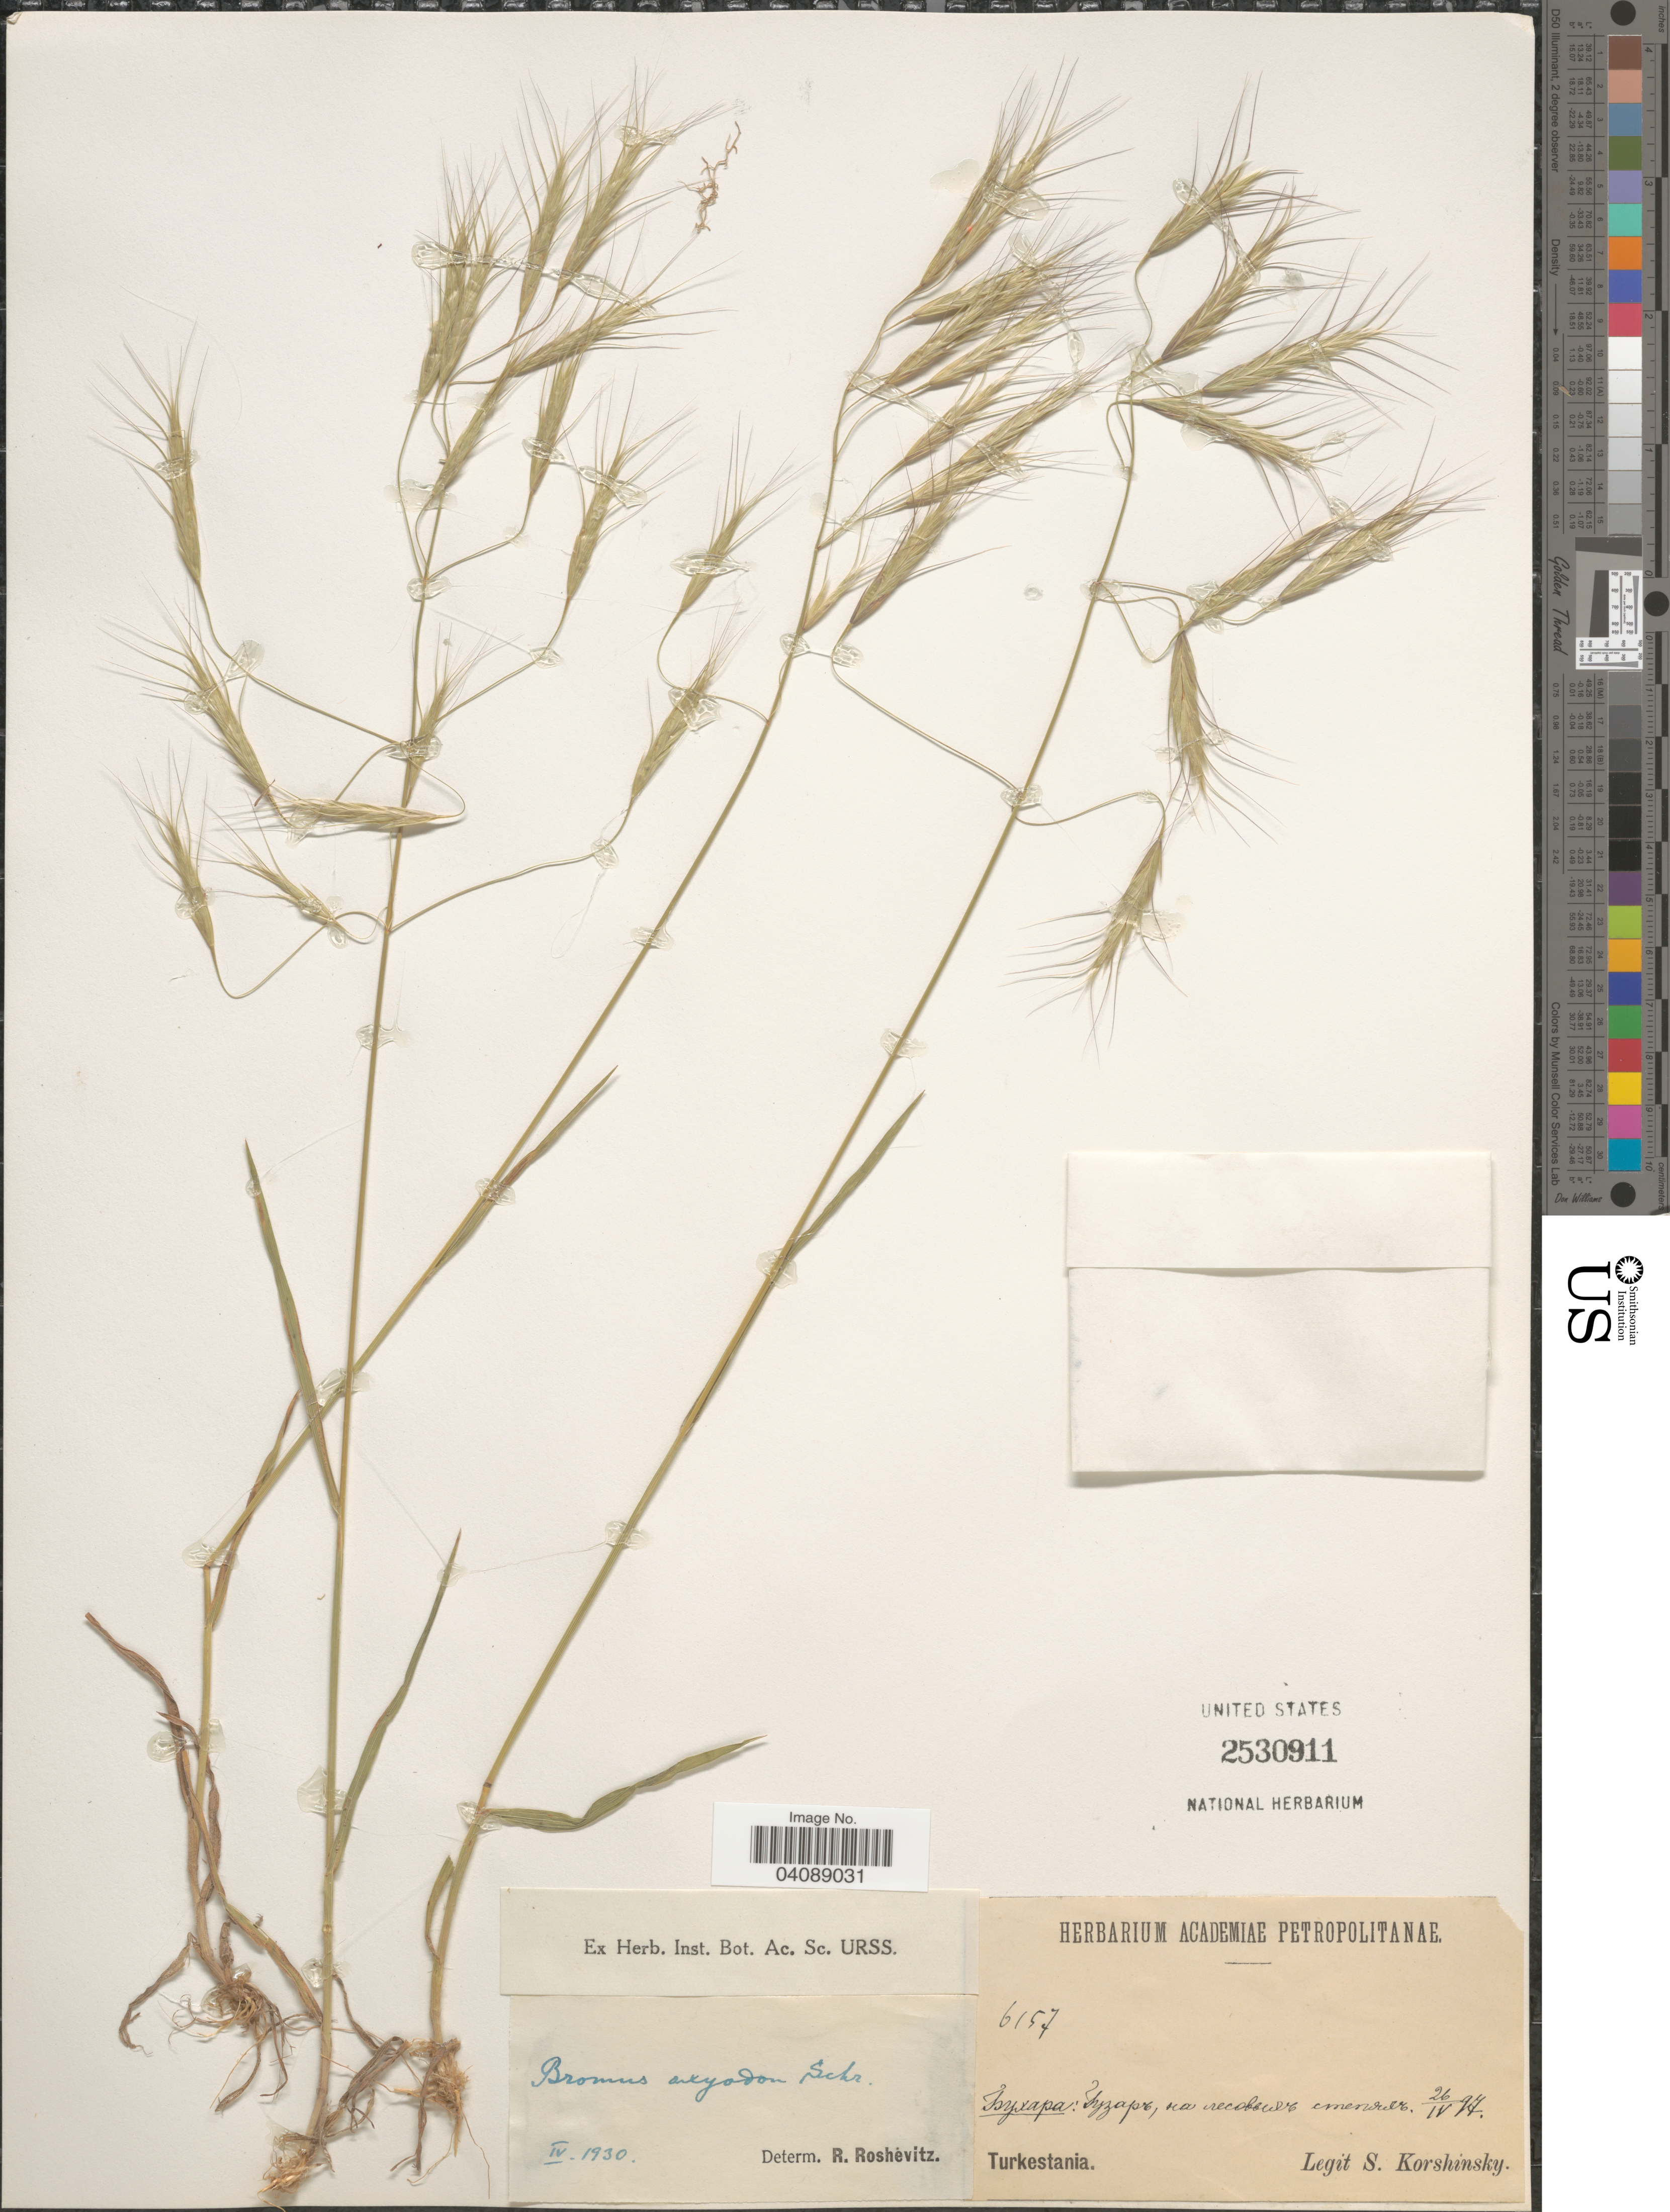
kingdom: Plantae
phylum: Tracheophyta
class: Liliopsida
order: Poales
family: Poaceae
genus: Bromus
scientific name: Bromus oxyodon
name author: Schrenk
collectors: S. I. Korshinsky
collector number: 6157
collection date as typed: Transcribed d/m/y: 26/4/27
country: Uzbekistan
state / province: Buxoro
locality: Buxoro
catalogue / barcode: US 2530911